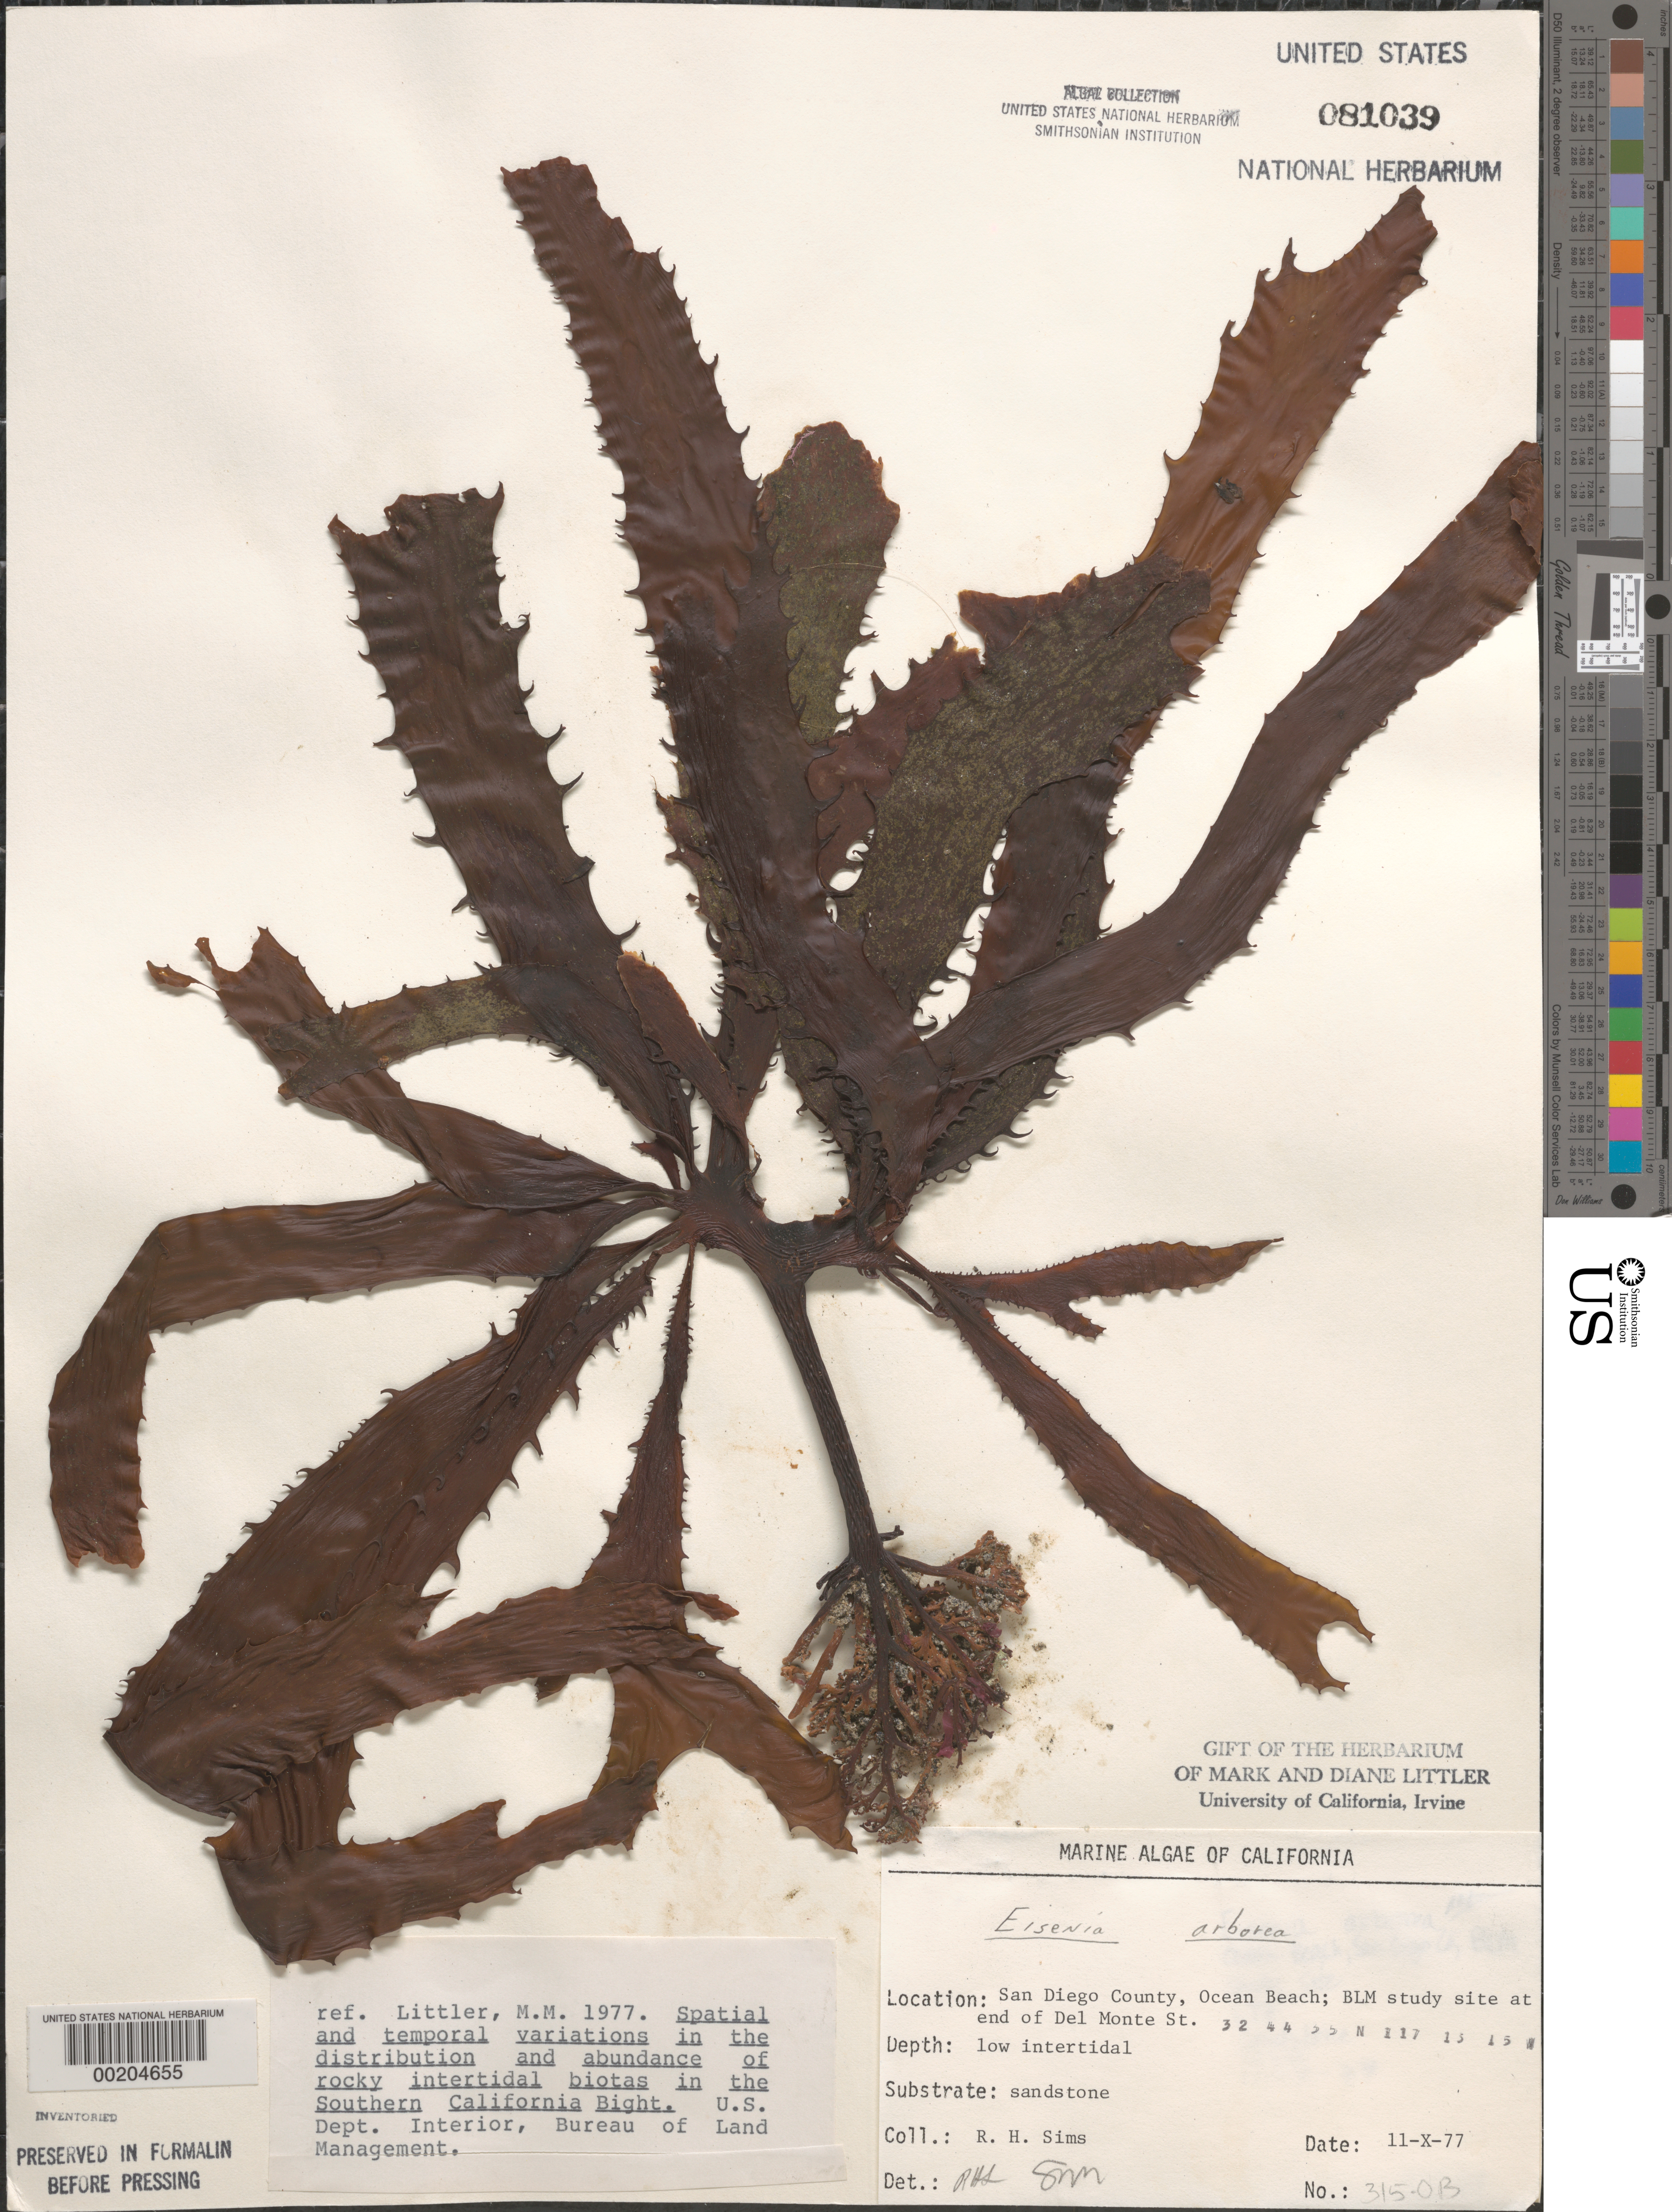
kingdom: Chromista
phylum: Ochrophyta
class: Phaeophyceae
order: Laminariales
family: Lessoniaceae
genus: Eisenia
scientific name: Eisenia arborea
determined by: Sims, Robert H.; Murray, S. N.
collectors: R. H. Sims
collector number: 315-ob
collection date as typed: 11 Oct 1977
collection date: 1977-10-11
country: United States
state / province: California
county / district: San Diego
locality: End of Del Monte Street, Ocean Beach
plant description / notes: BLM-SOCALBIGHT Rocky Intertidal Survey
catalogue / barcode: US 81039